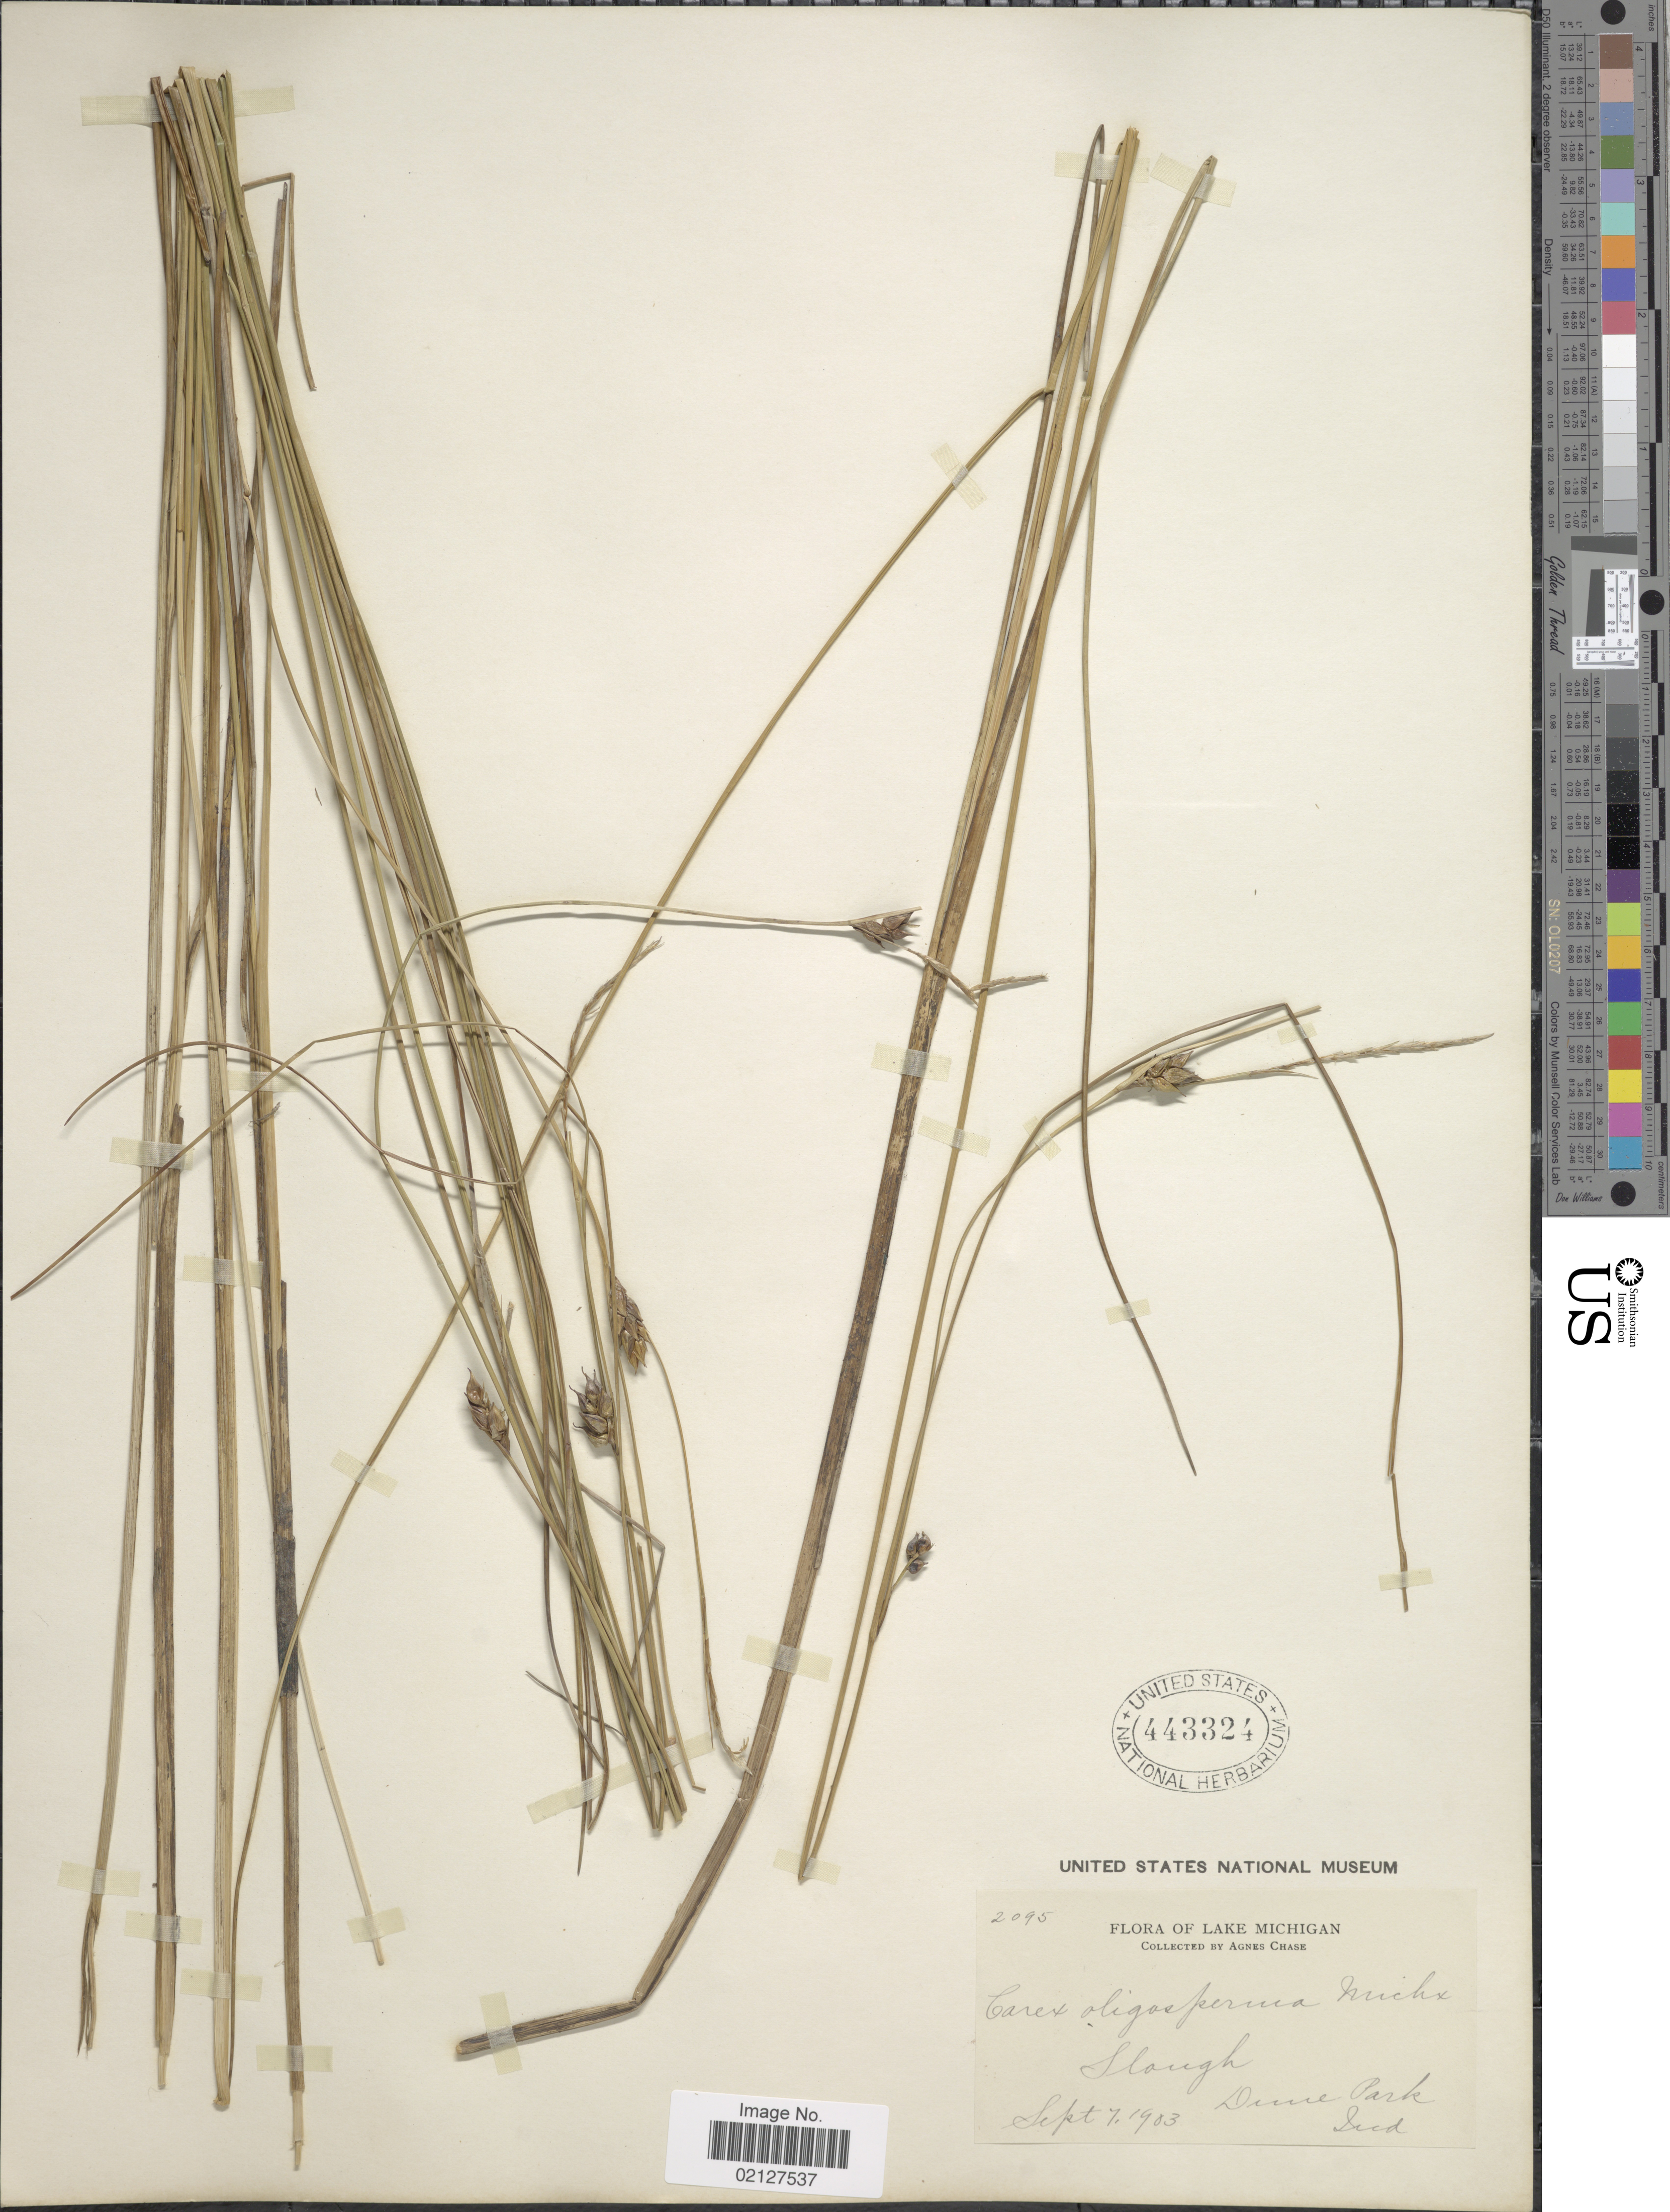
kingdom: Plantae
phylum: Tracheophyta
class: Liliopsida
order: Poales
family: Cyperaceae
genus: Carex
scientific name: Carex oligosperma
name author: Michx.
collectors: A. Chase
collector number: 2095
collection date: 1903-09-07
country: United States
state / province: Indiana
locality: Lake Michigan. Slough, Dune Park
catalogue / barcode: US 443324